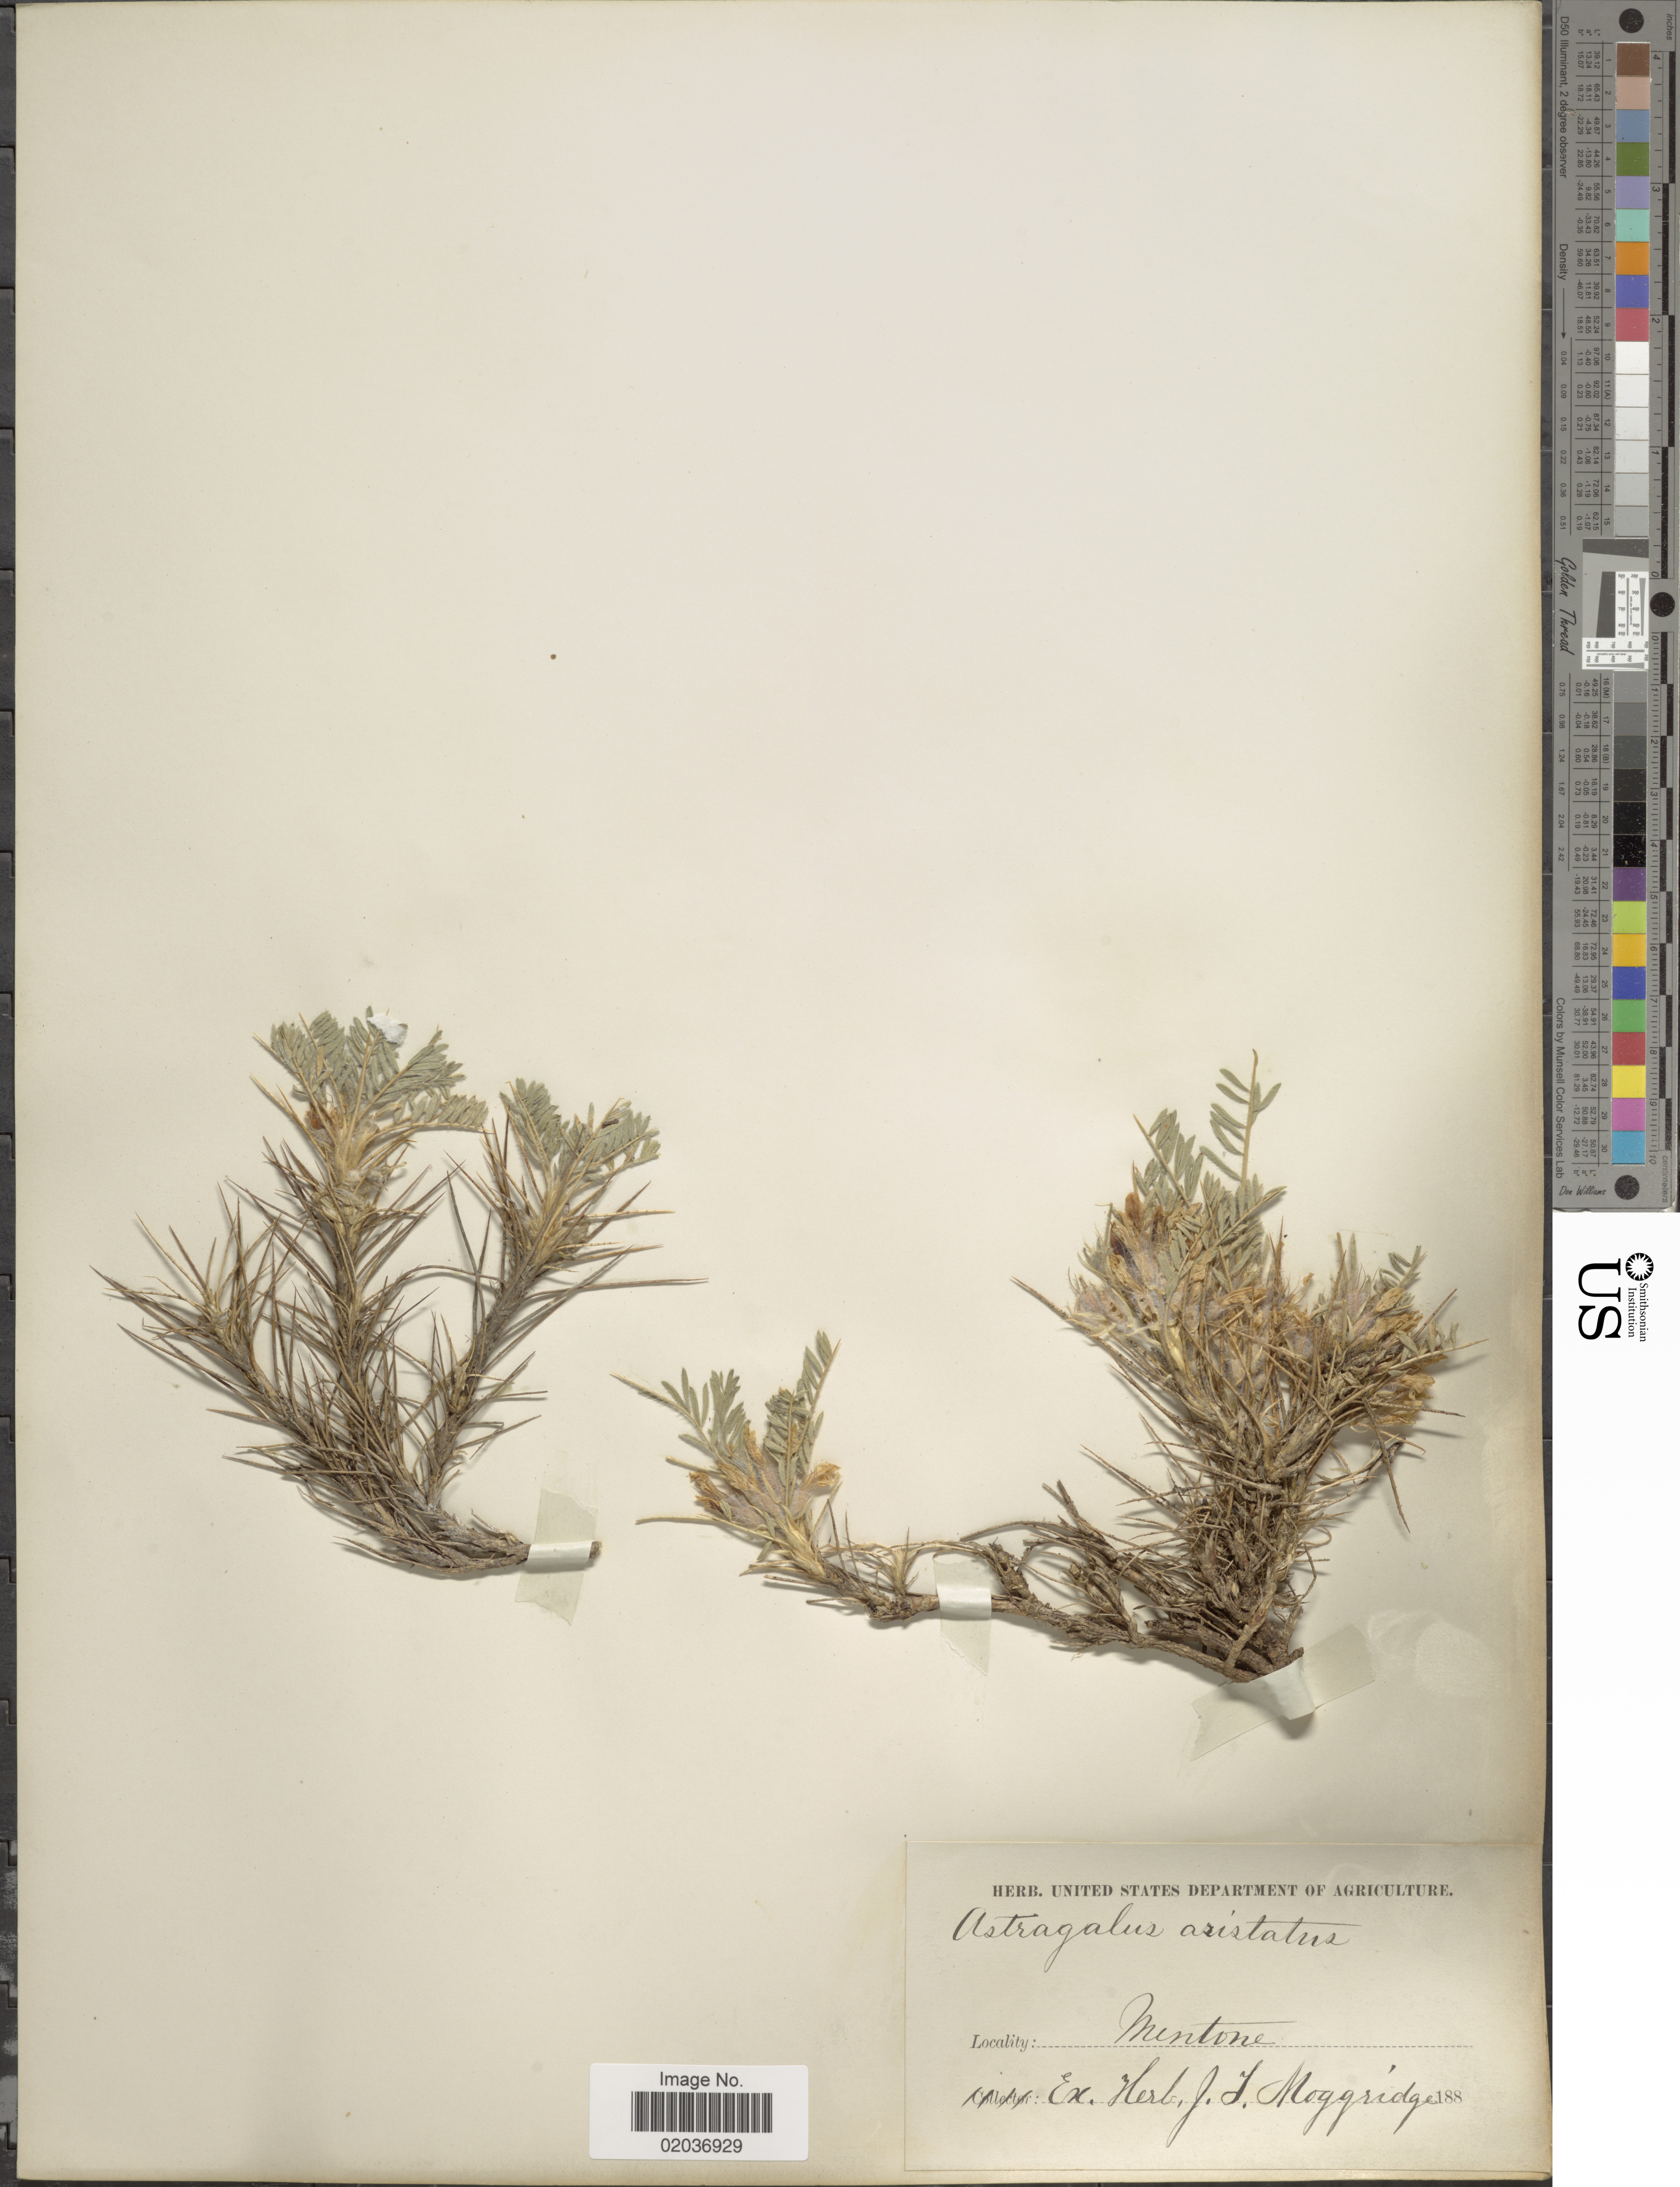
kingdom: Plantae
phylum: Tracheophyta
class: Magnoliopsida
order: Fabales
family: Fabaceae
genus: Astragalus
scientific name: Astragalus aristatus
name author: L'Hér.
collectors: ex herb. J.T. Moggridge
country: France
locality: Mentone